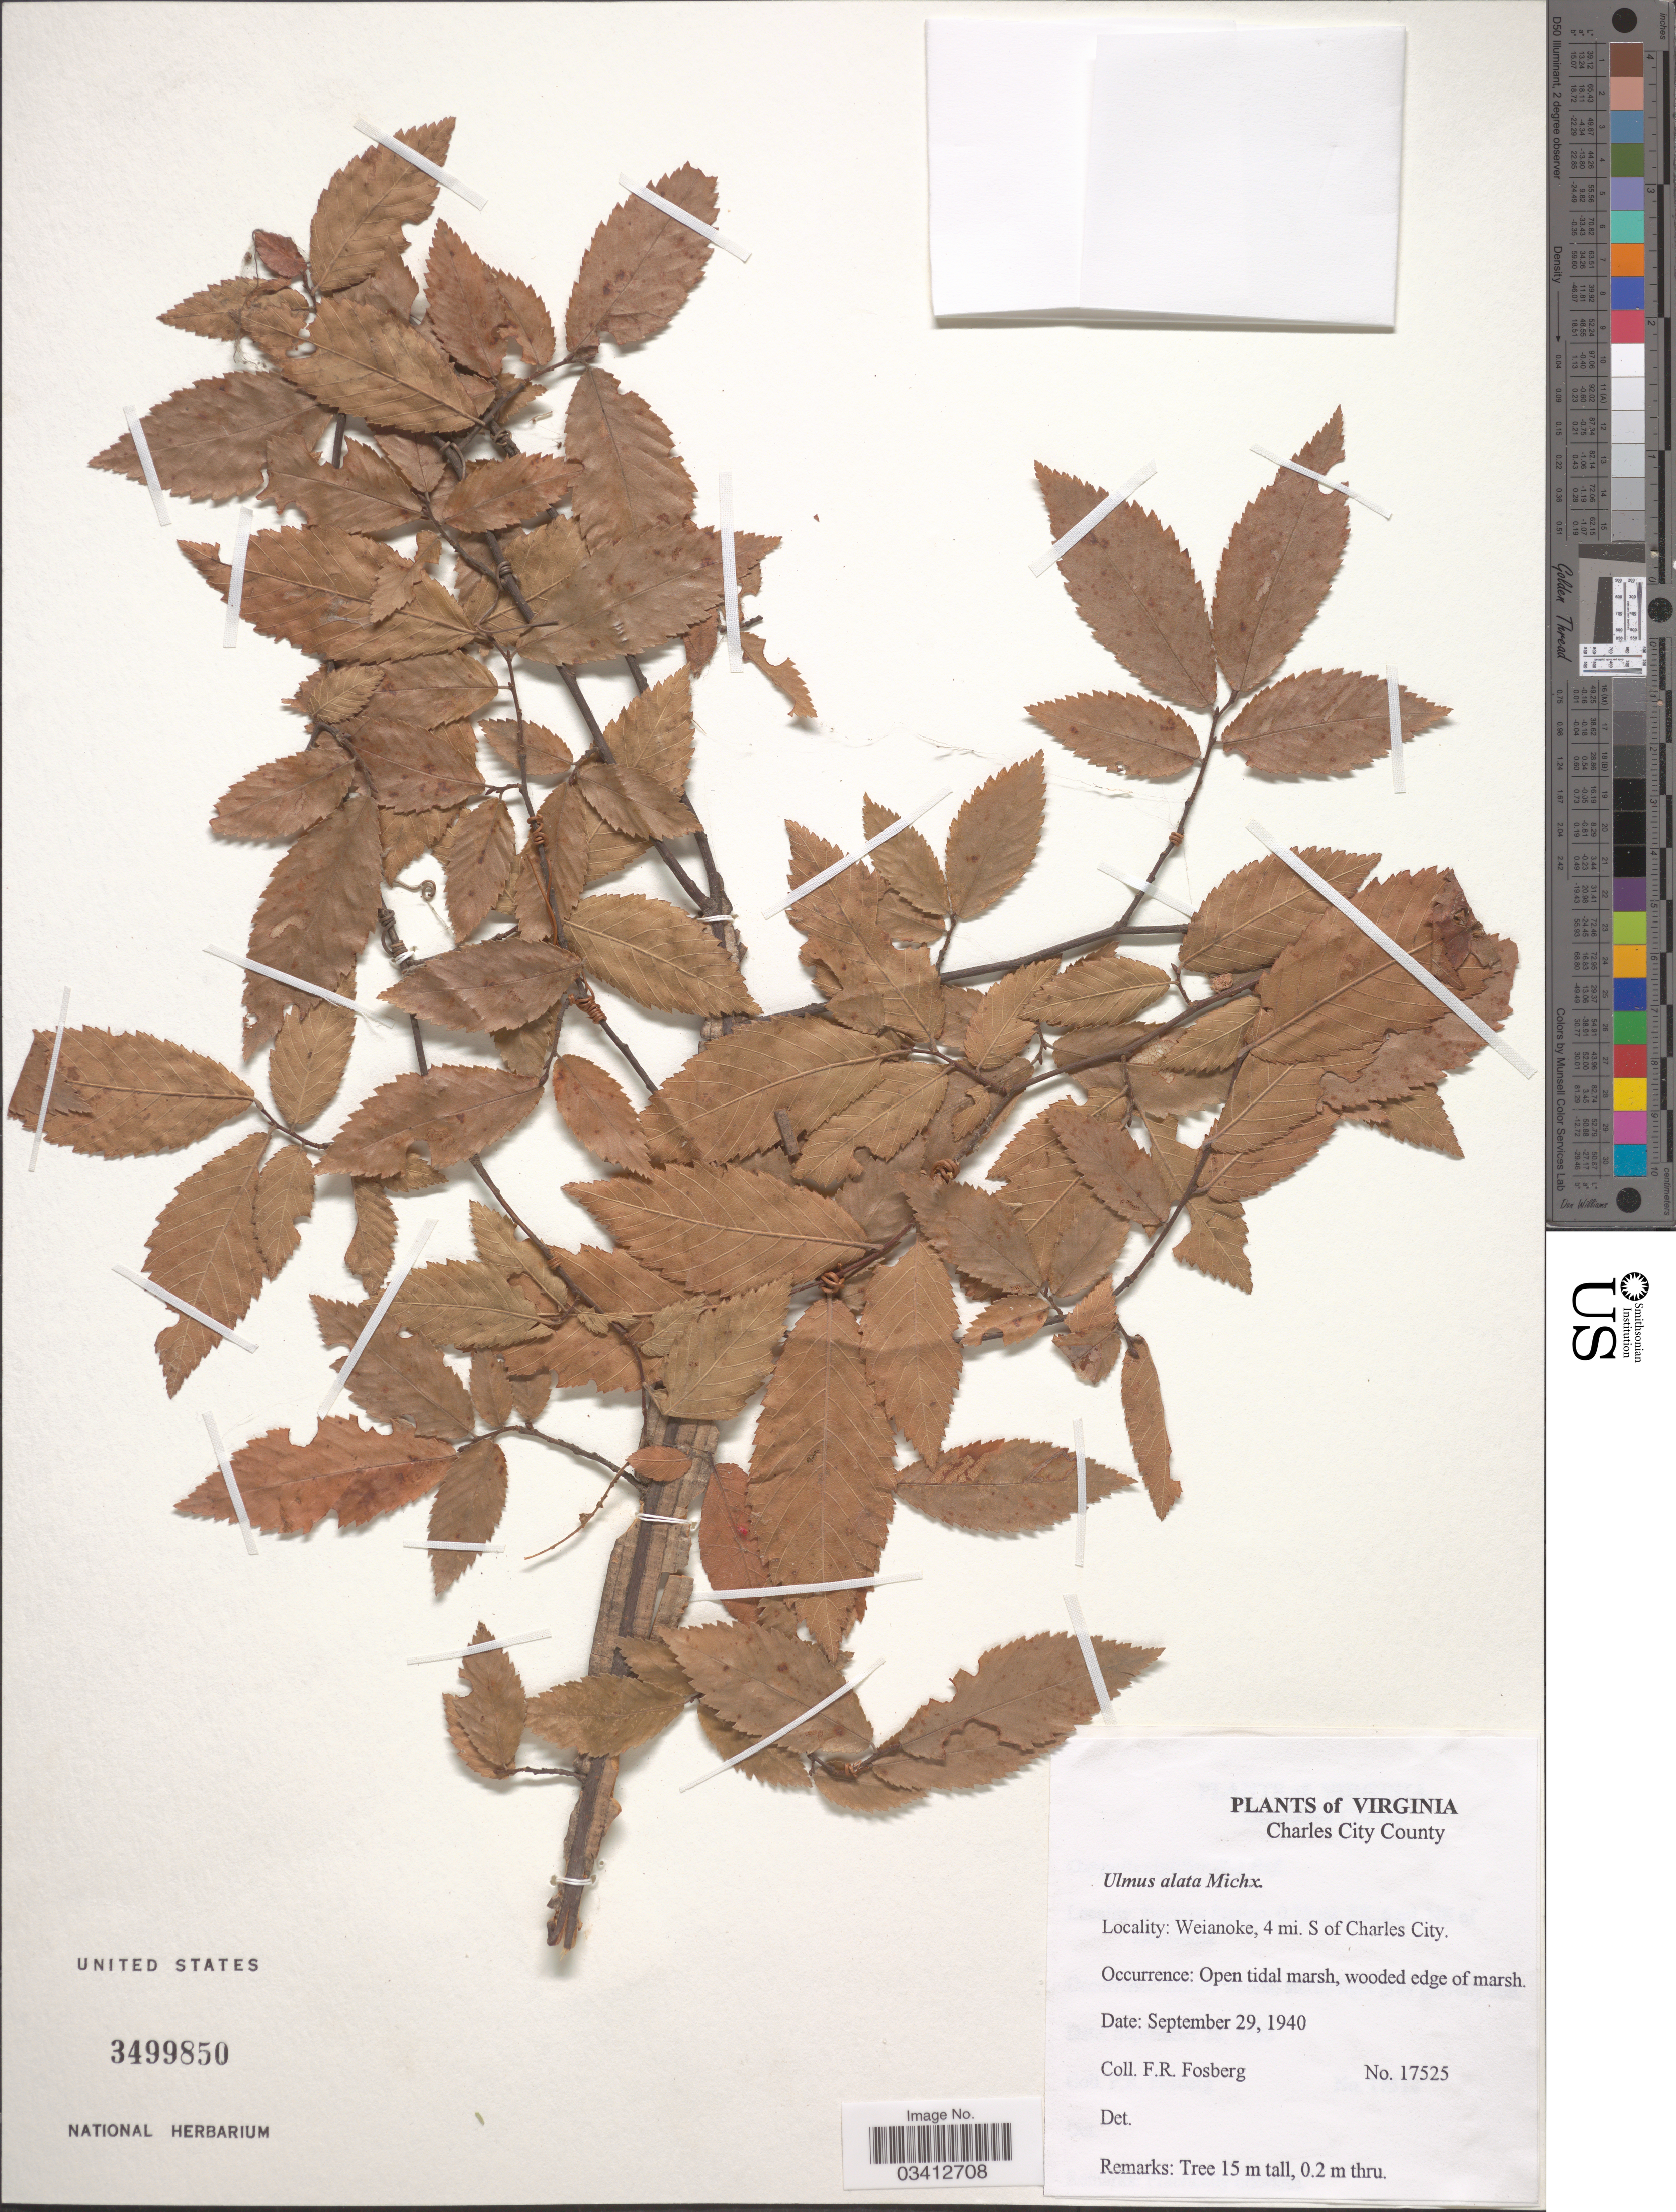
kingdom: Plantae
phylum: Tracheophyta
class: Magnoliopsida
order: Rosales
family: Ulmaceae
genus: Ulmus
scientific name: Ulmus alata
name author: Michx.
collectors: F. R. Fosberg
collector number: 17525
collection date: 1940-09-29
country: United States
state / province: Virginia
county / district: Charles City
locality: Charles City County. Weianoke, 4 mi. S of Charles City.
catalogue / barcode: US 3499850